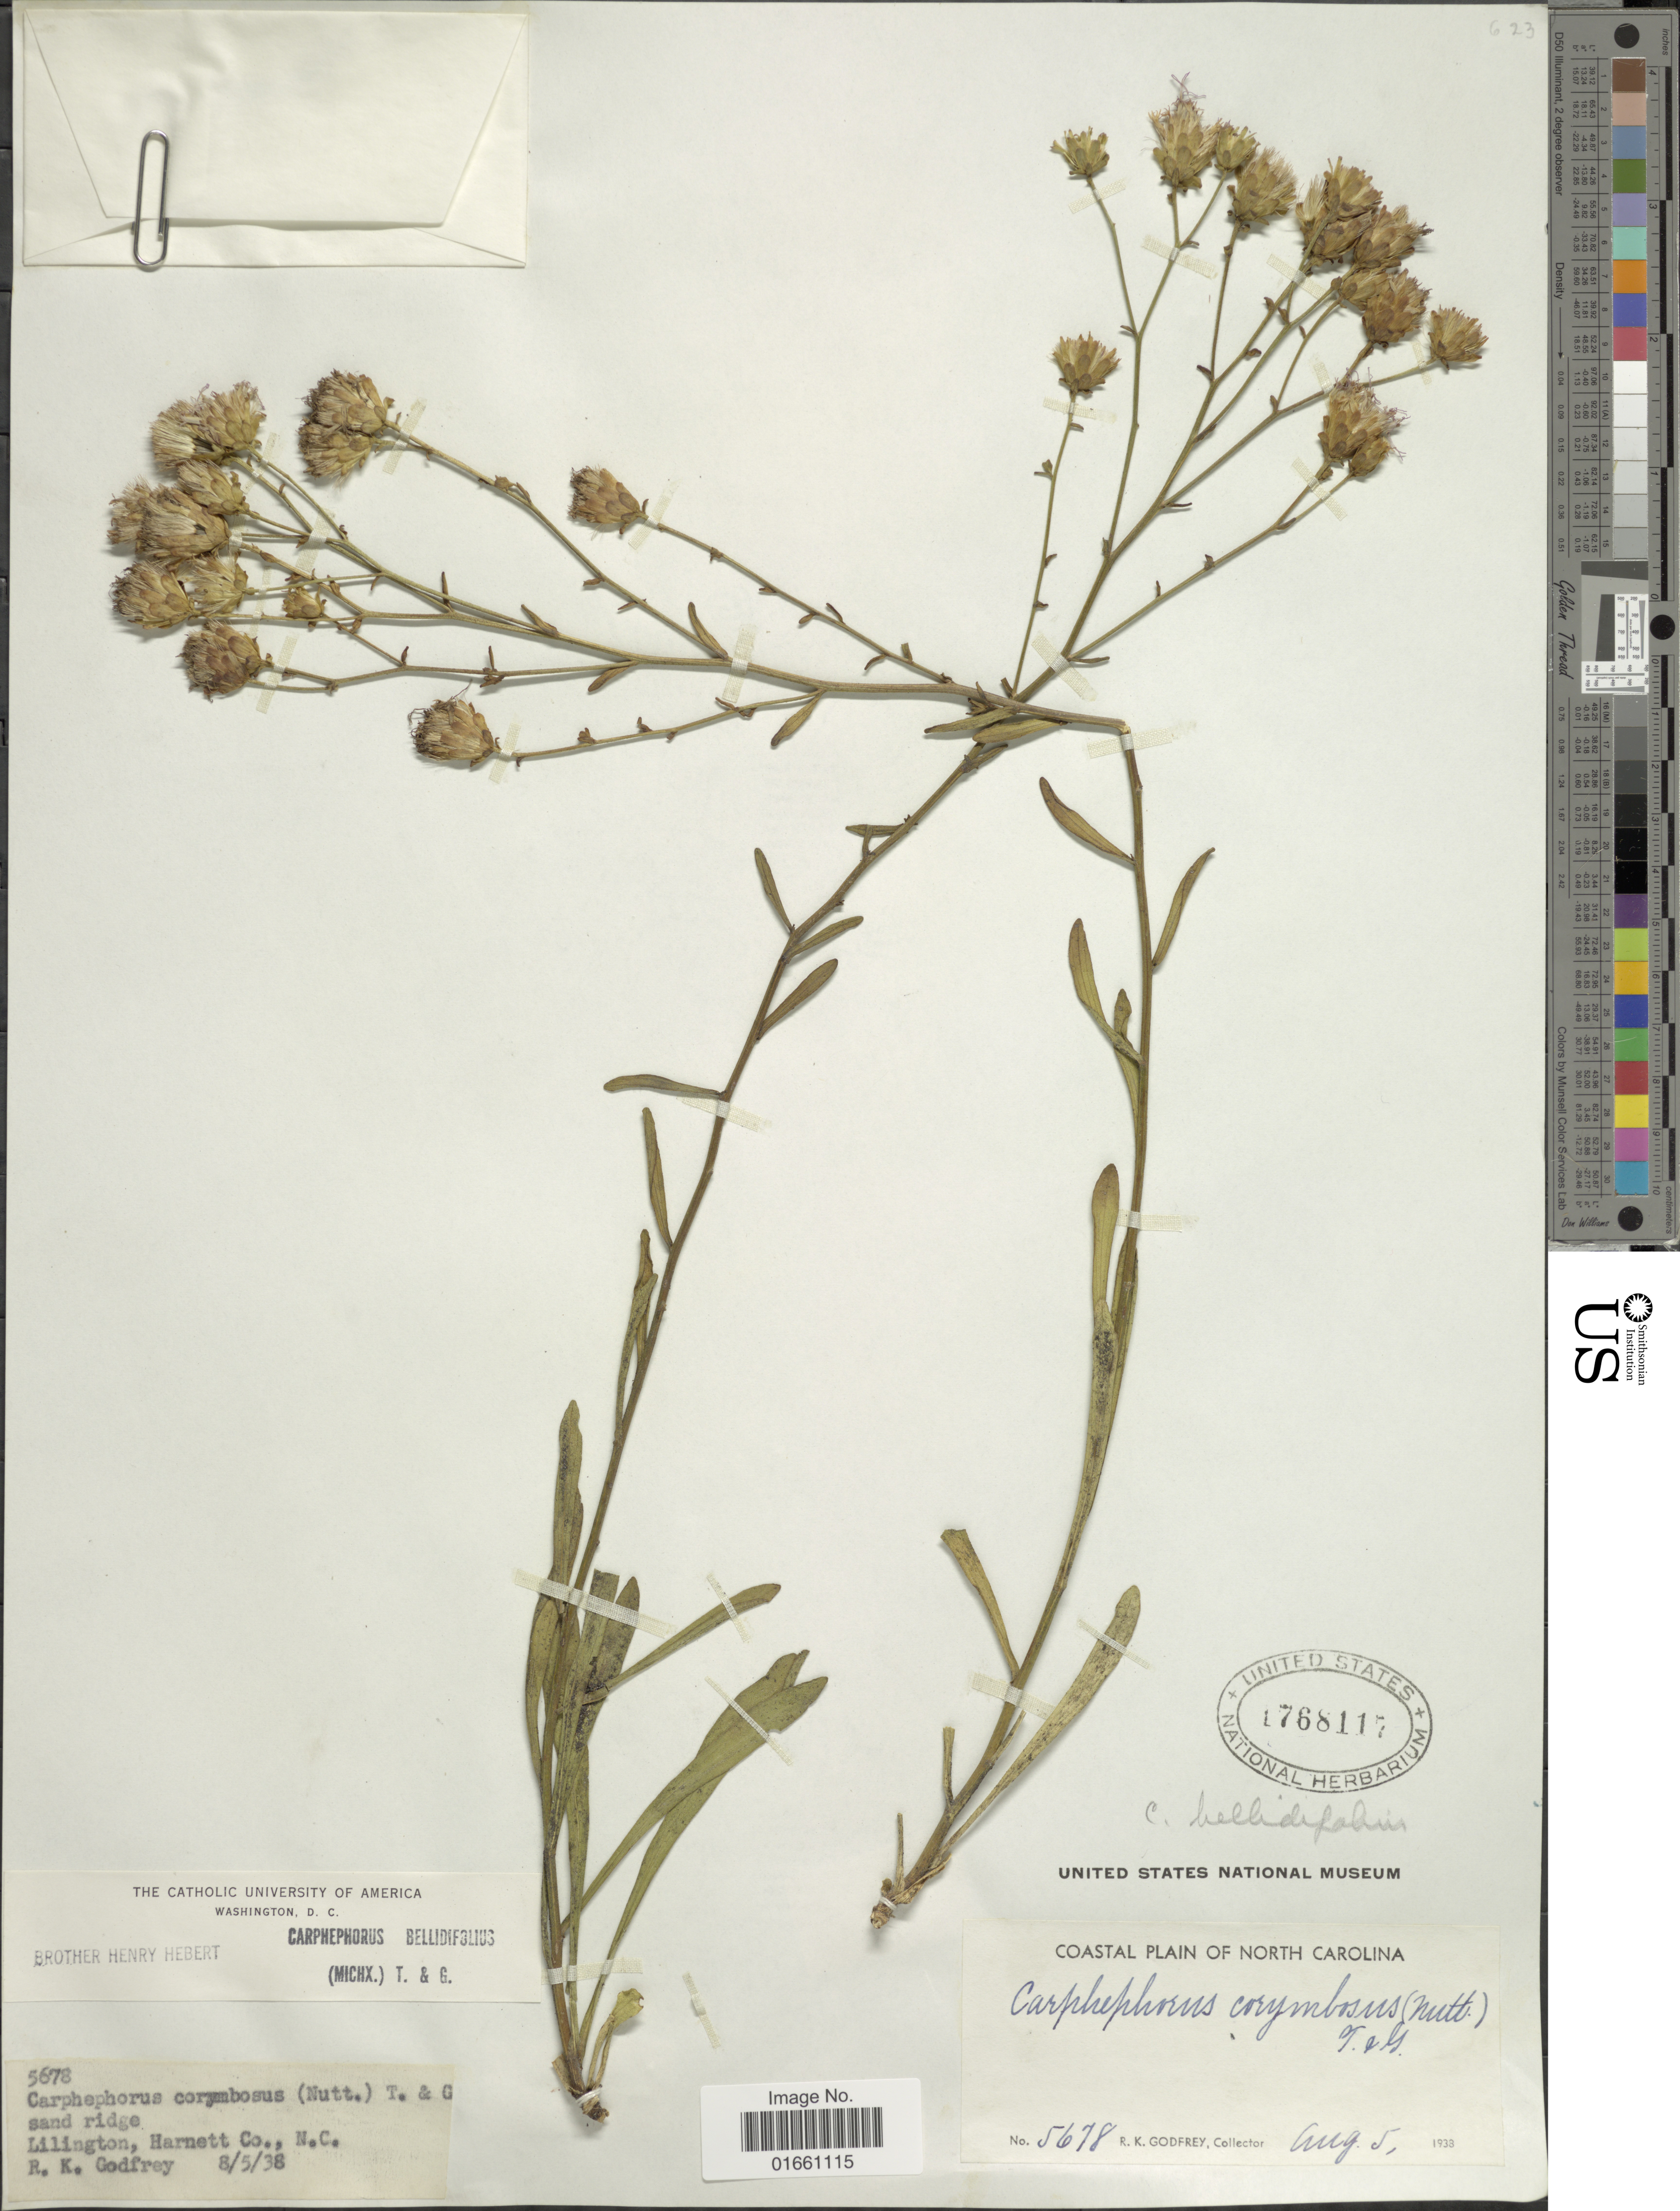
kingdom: Plantae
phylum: Tracheophyta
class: Magnoliopsida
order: Asterales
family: Asteraceae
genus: Carphephorus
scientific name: Carphephorus bellidifolius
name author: (Michx.) Torr. & A. Gray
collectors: R. K. Godfrey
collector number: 5678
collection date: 1938-08-05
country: United States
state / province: North Carolina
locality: Sand ridge, Lilington, Harnett Co.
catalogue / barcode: US 1768117